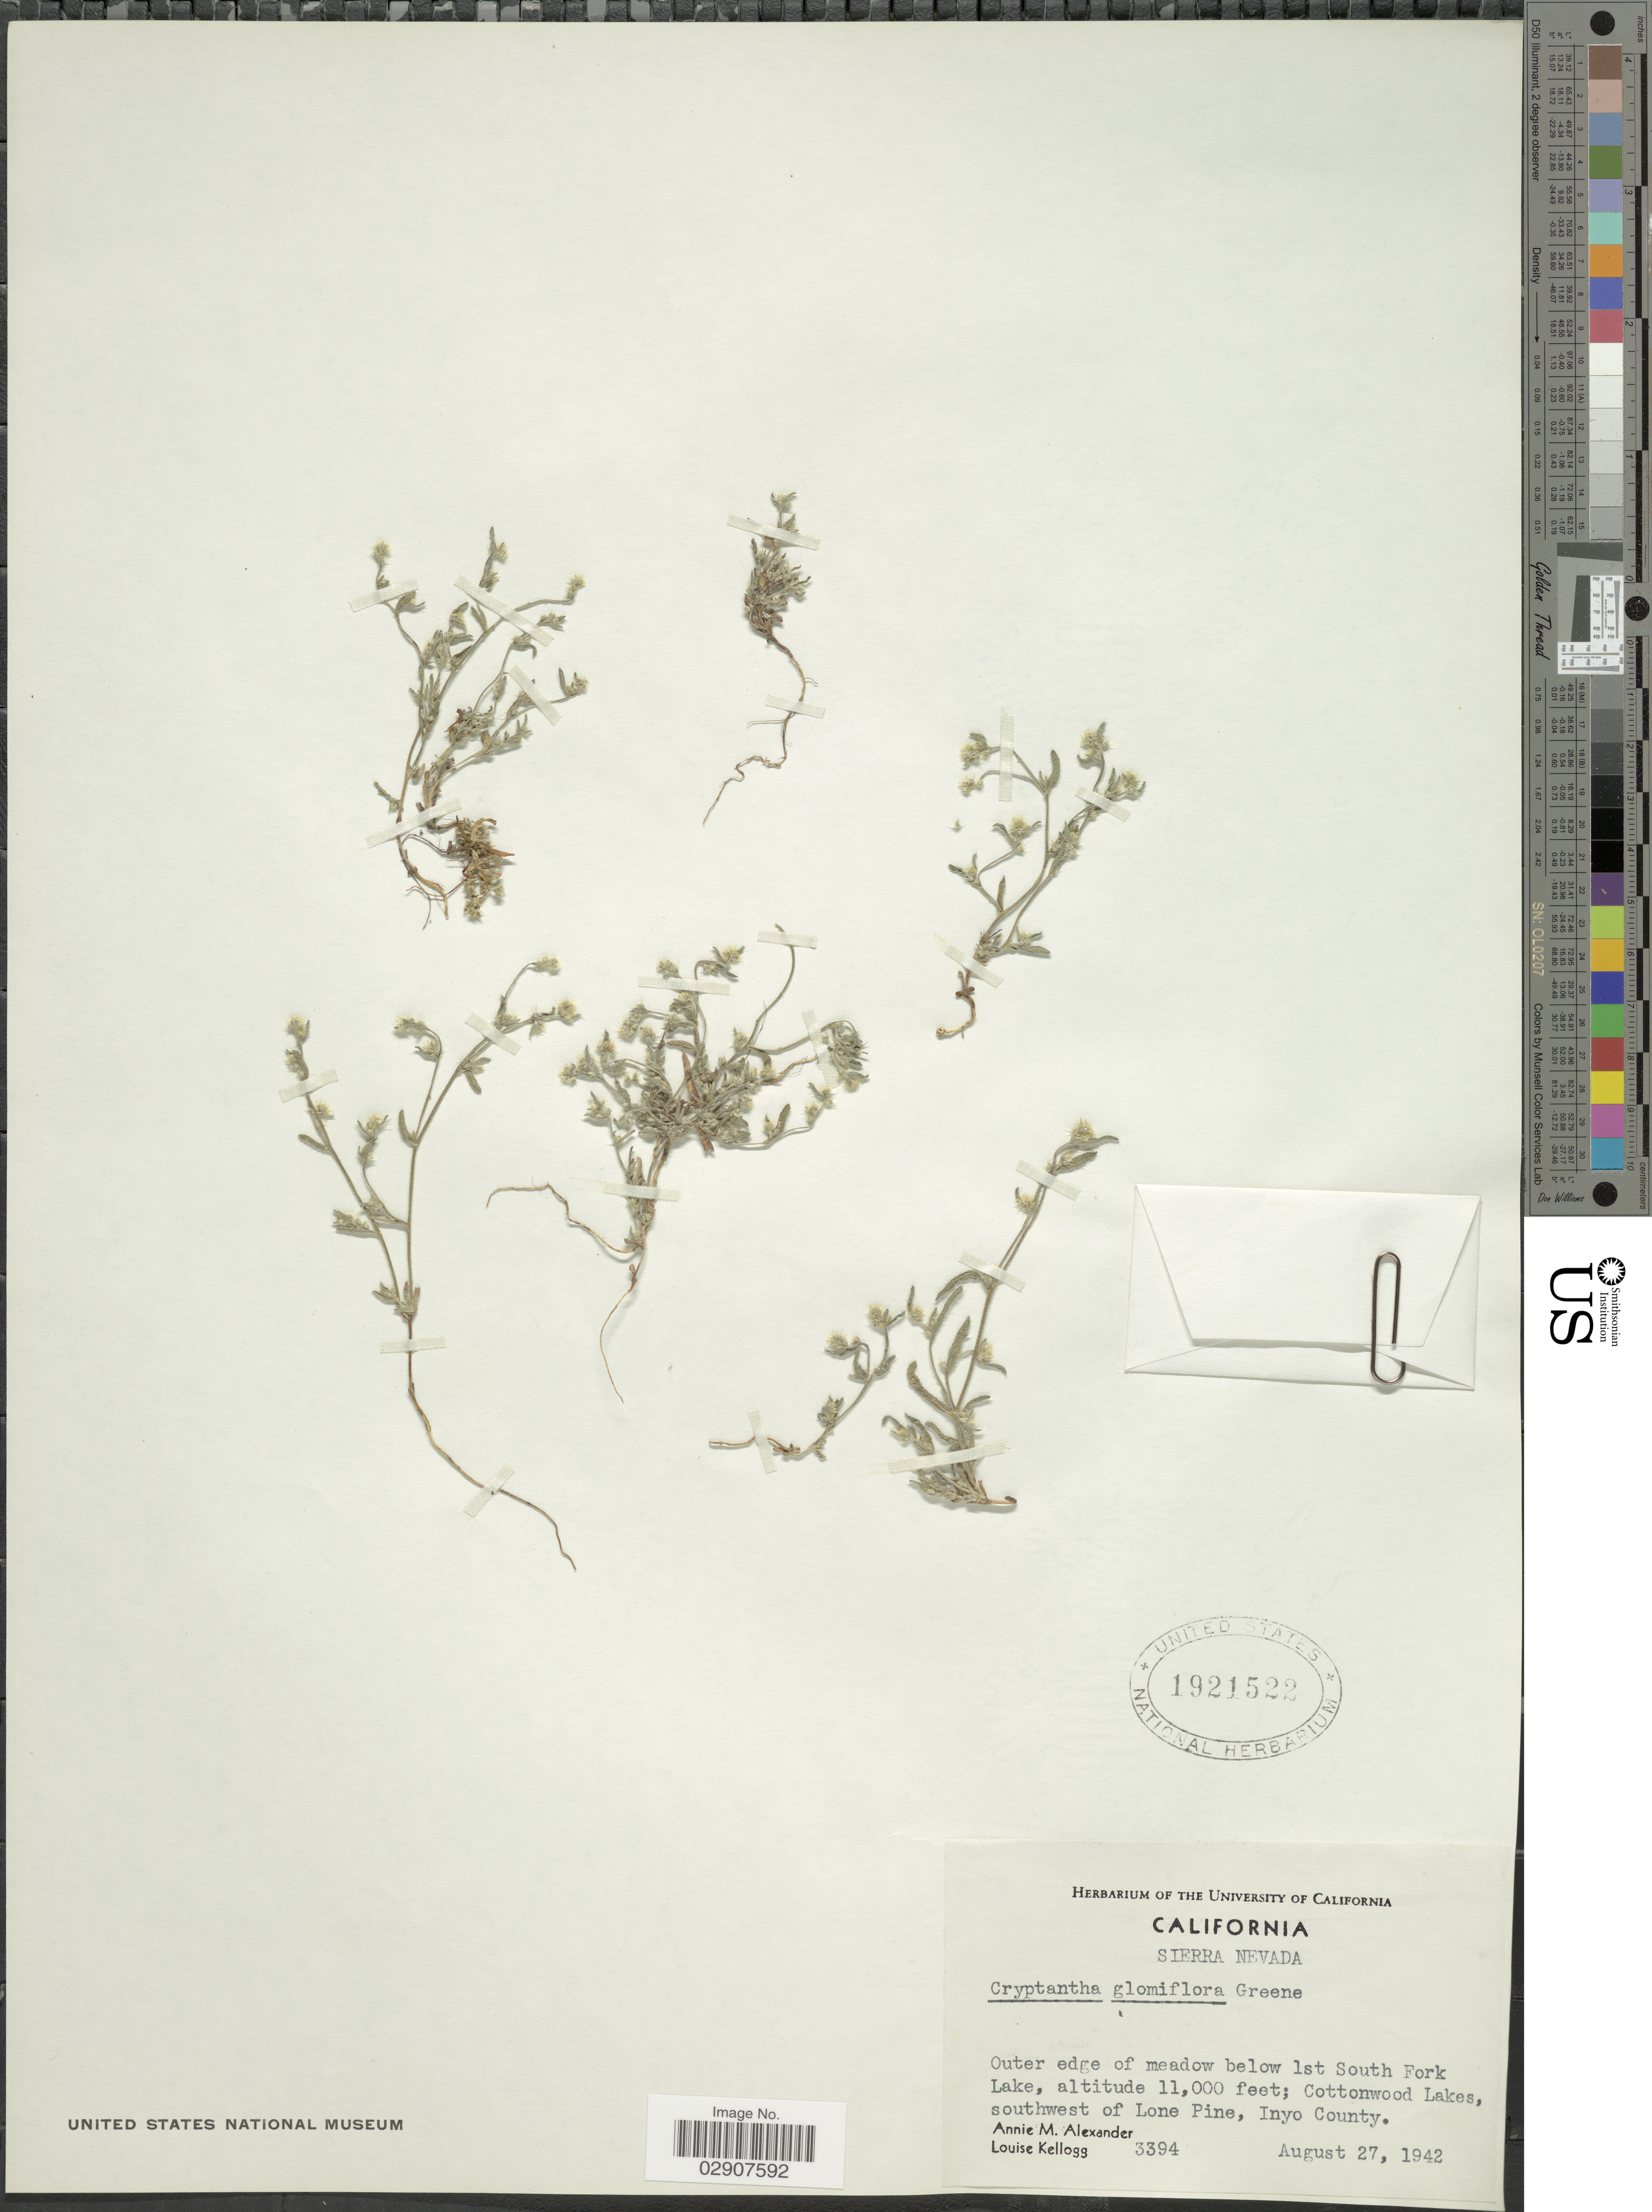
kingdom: Plantae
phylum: Tracheophyta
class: Magnoliopsida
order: Boraginales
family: Boraginaceae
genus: Cryptantha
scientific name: Cryptantha glomeriflora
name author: S.W. Greene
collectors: A. M. Alexander & L. Kellogg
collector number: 3394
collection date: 1942-08-27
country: United States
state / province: California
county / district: Inyo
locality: Sierra Nevada, Outer edge of meadow below 1st South Fork Lake, Cottonwood Lakes, southwest of Lone Pine, Inyo County.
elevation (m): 3353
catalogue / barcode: US 1921522